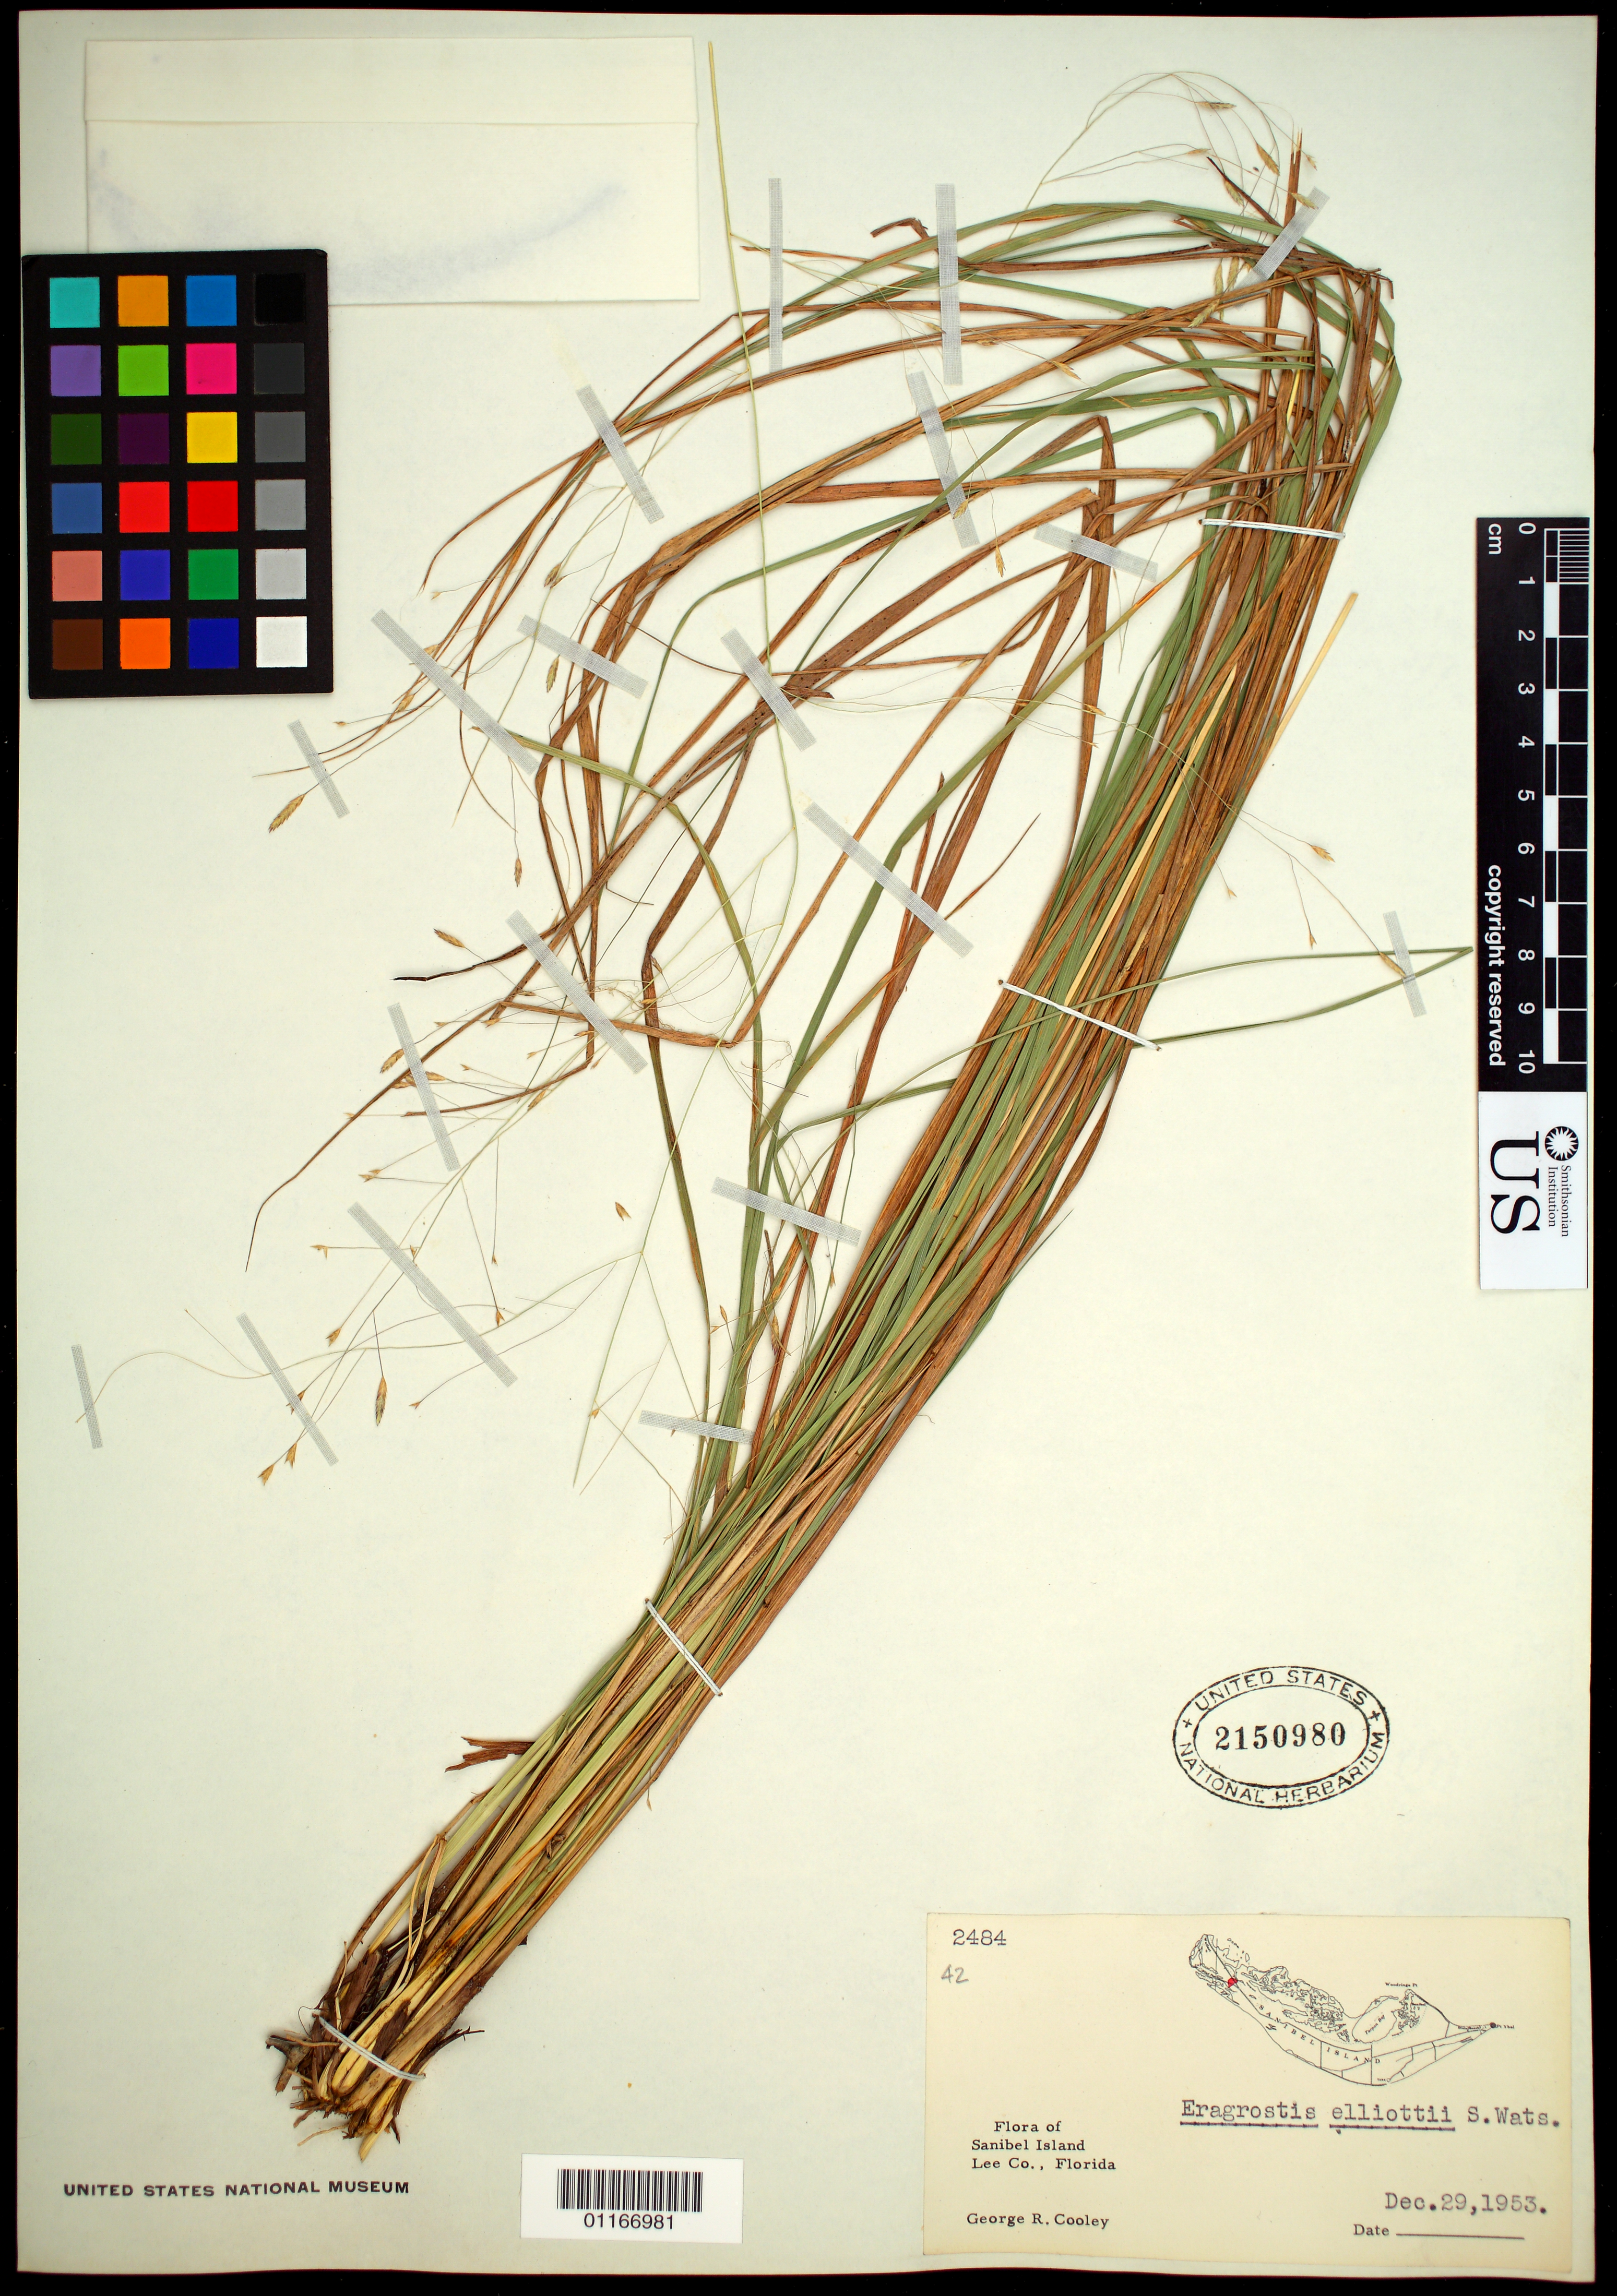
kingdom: Plantae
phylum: Tracheophyta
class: Liliopsida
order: Poales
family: Poaceae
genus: Eragrostis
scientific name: Eragrostis elliottii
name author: S. Watson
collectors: G. R. Cooley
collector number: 2484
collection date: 1953-12-29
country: United States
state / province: Florida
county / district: Lee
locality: Sanibel Island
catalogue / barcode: US 2150980